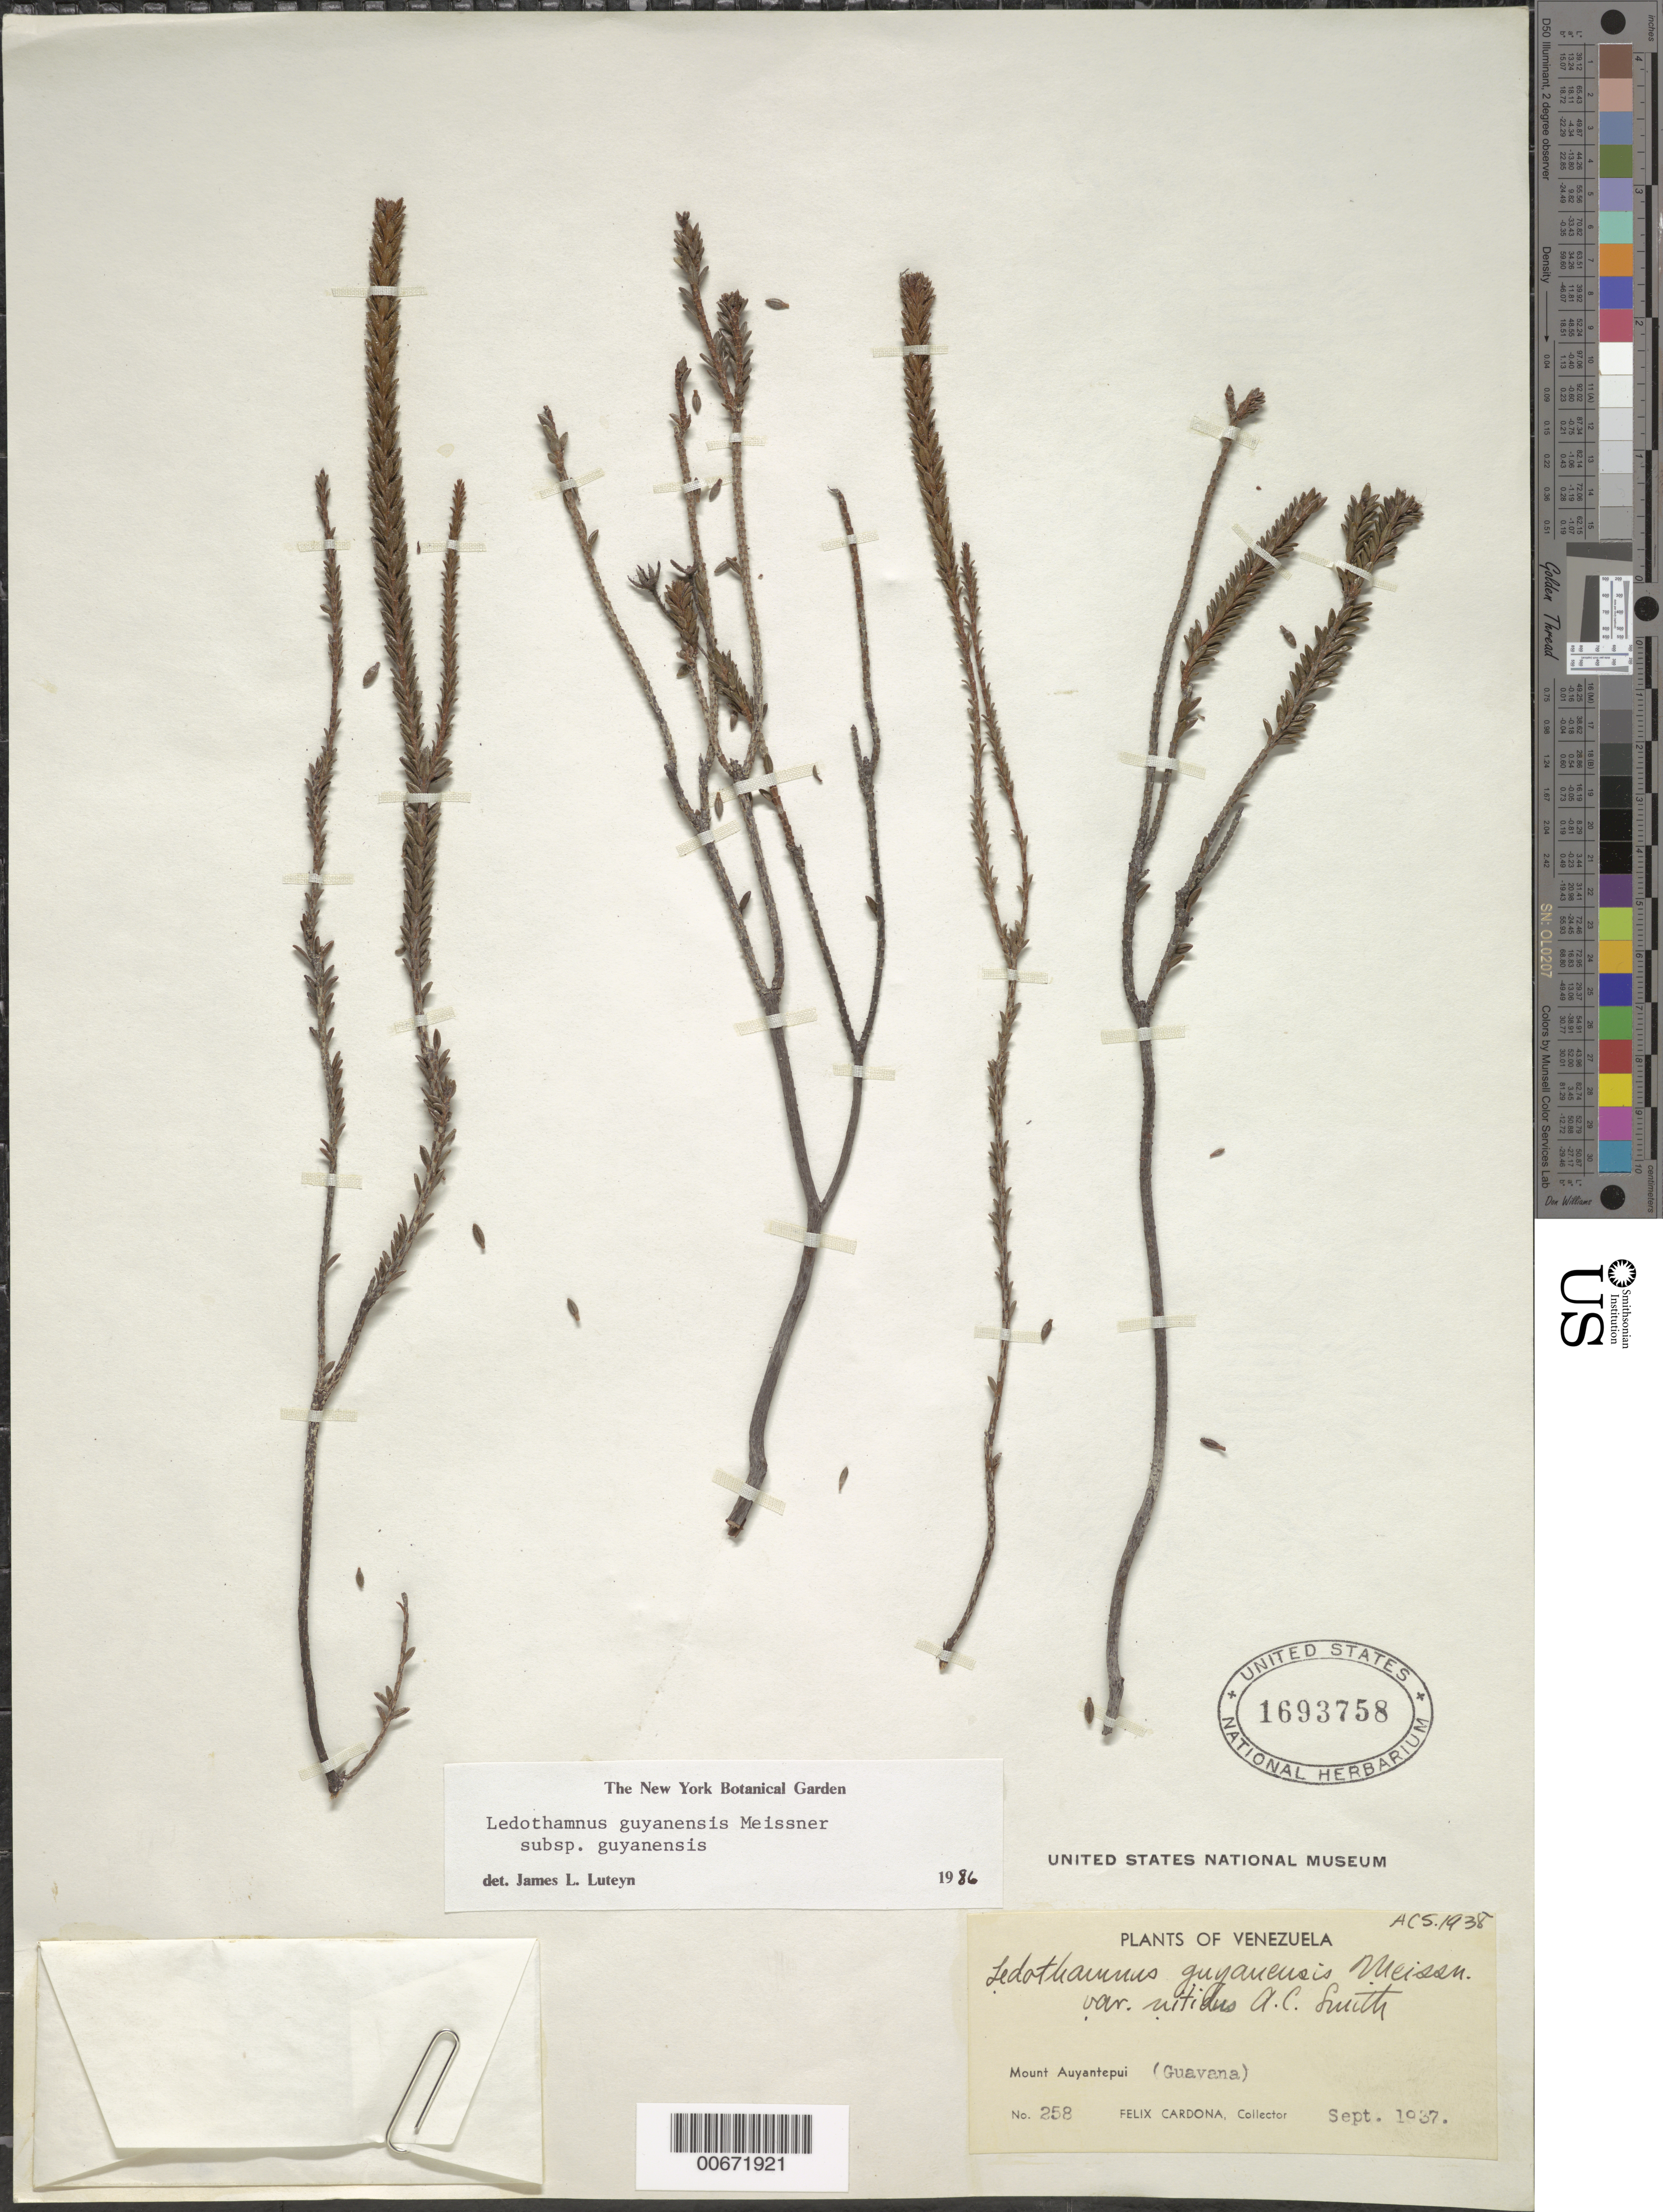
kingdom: Plantae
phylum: Tracheophyta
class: Magnoliopsida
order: Ericales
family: Ericaceae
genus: Ledothamnus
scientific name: Ledothamnus guyanensis subsp. guyanensis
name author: Meisn.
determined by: Luteyn, J. L.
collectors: F. Cardona Puig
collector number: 258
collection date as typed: Sep-37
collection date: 1937-09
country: Venezuela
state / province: Bolívar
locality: Cerro Auyantepuí, Alto Caroní, Guayana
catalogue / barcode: US 1693758